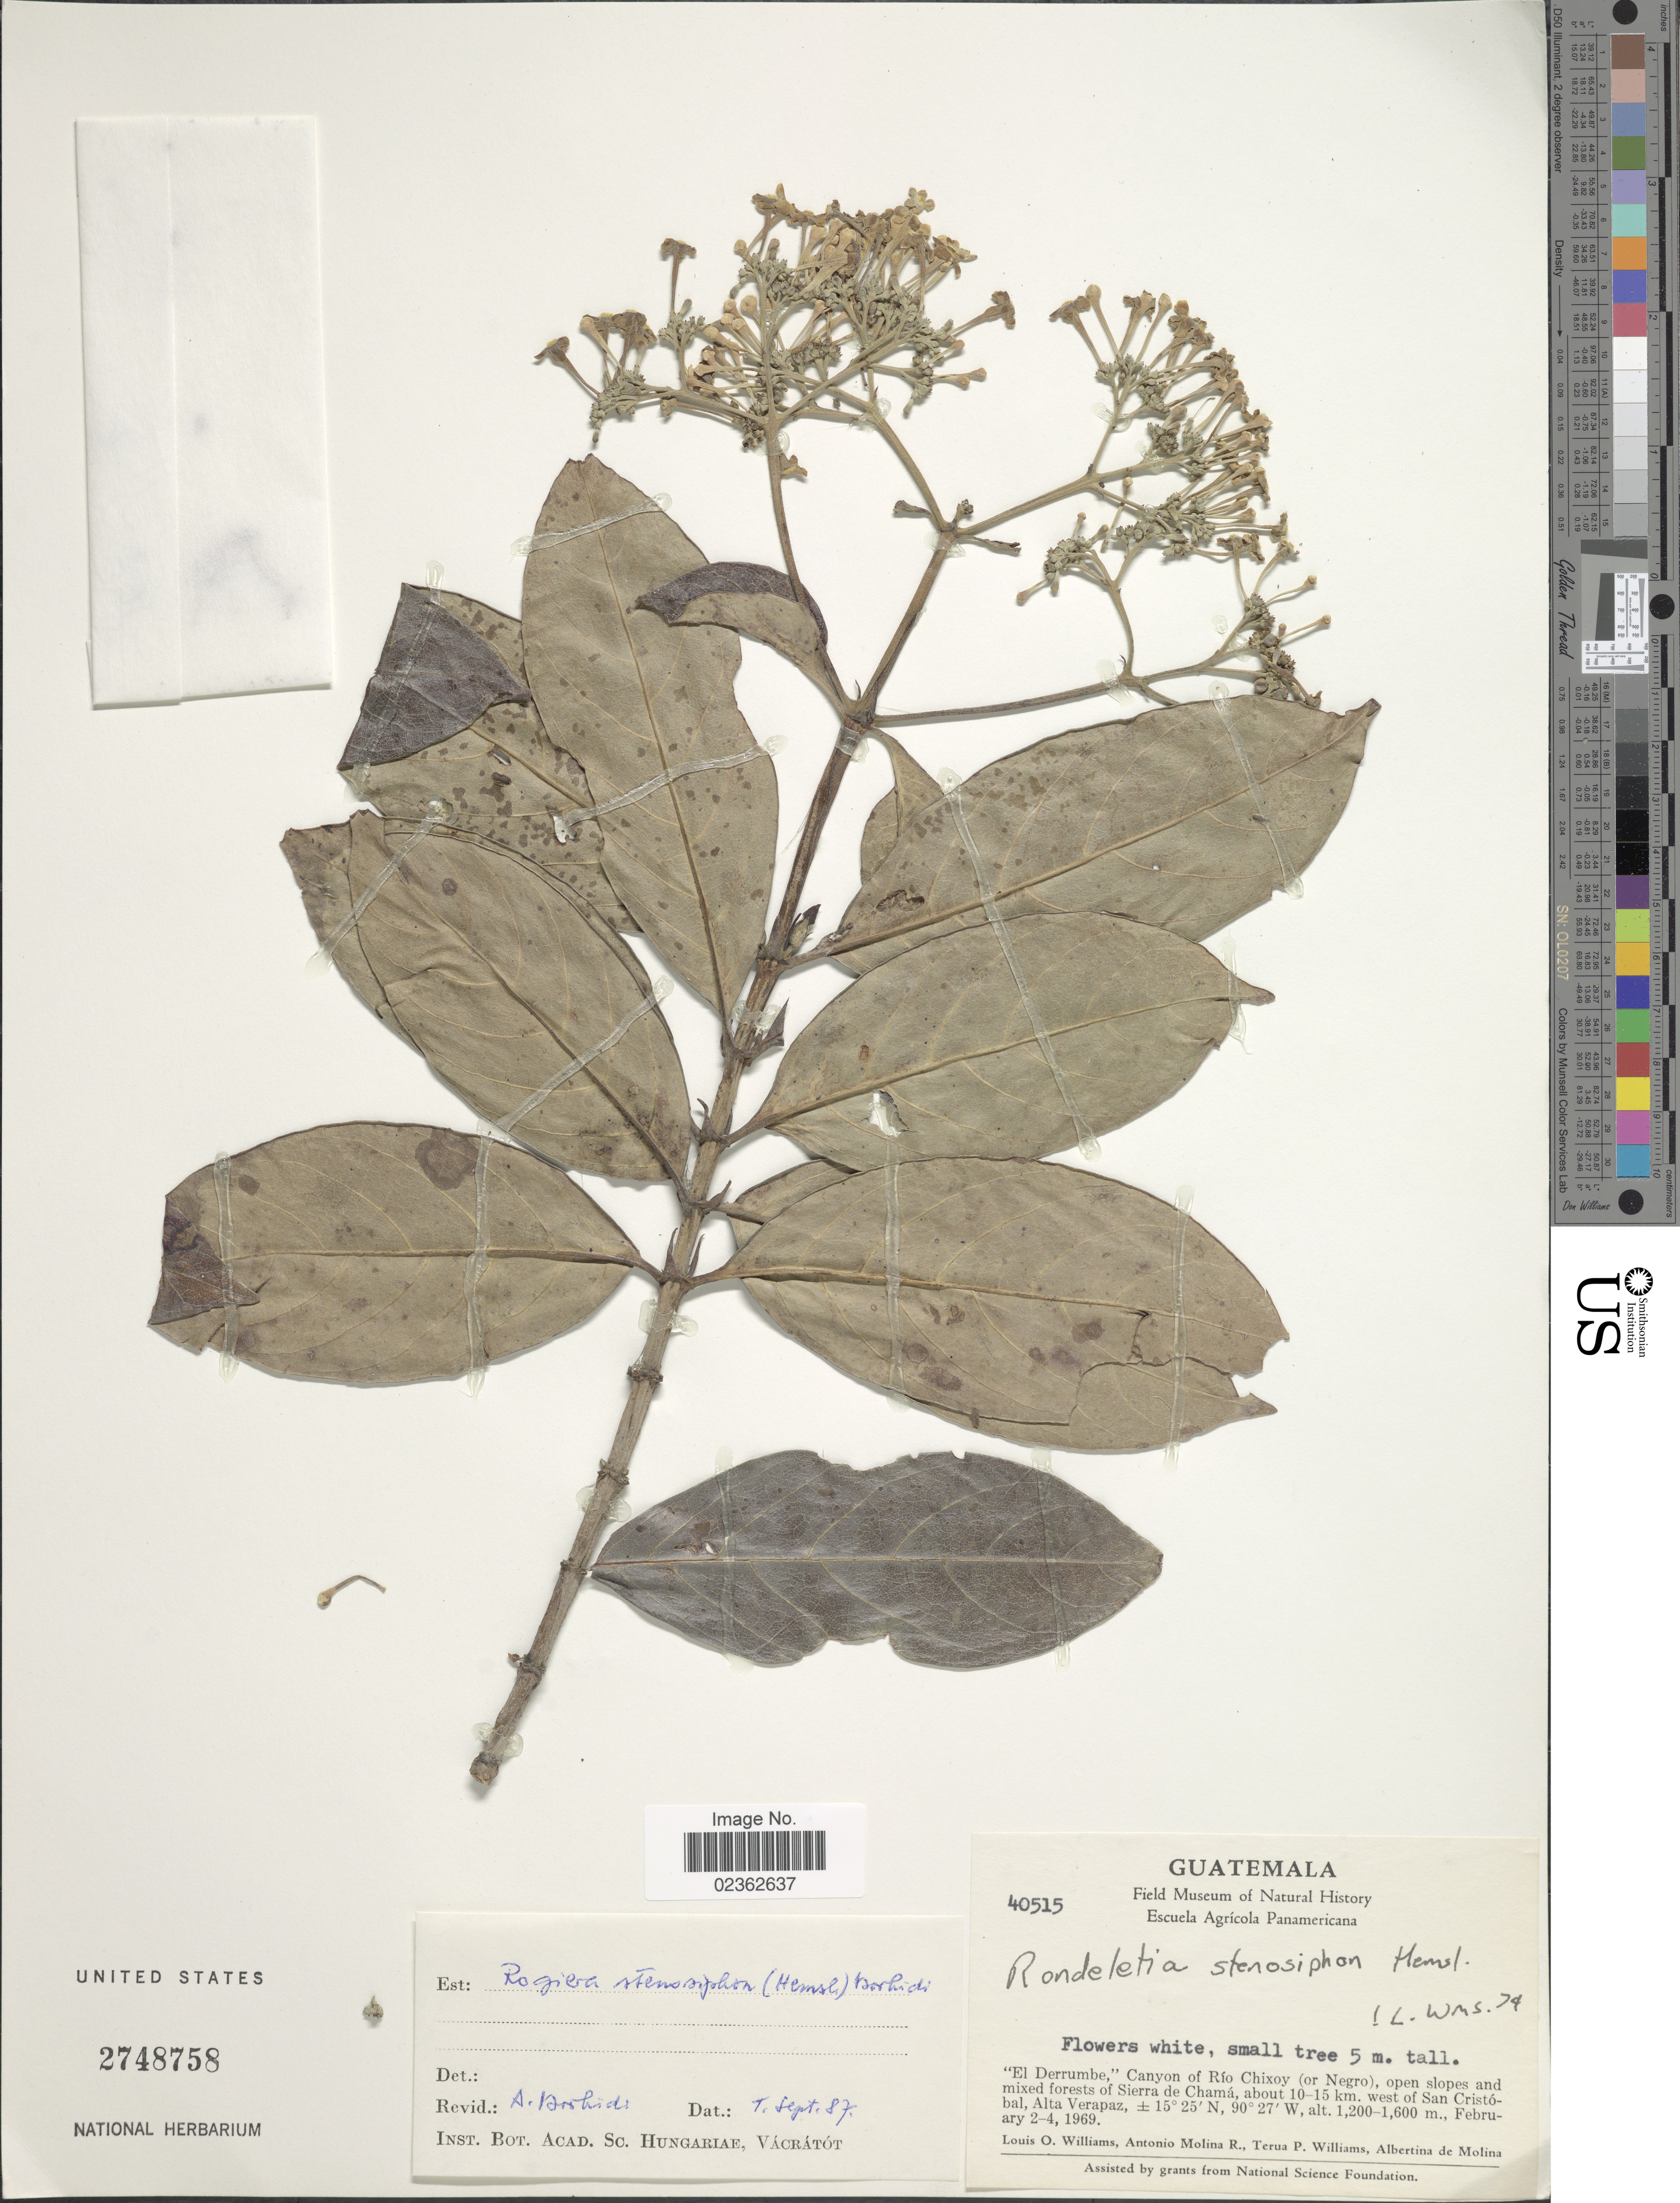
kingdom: Plantae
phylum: Tracheophyta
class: Magnoliopsida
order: Gentianales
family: Rubiaceae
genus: Rogiera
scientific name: Rogiera stenosiphon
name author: (Hemsl.) Borhidi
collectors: L. O. Williams, A. Molina R., T. Williams & A. R. Molina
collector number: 40515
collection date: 1969-02-02/1969-02-04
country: Guatemala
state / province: Alta Verapaz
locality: El Derrumbe,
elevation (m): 1200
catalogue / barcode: US 2748758